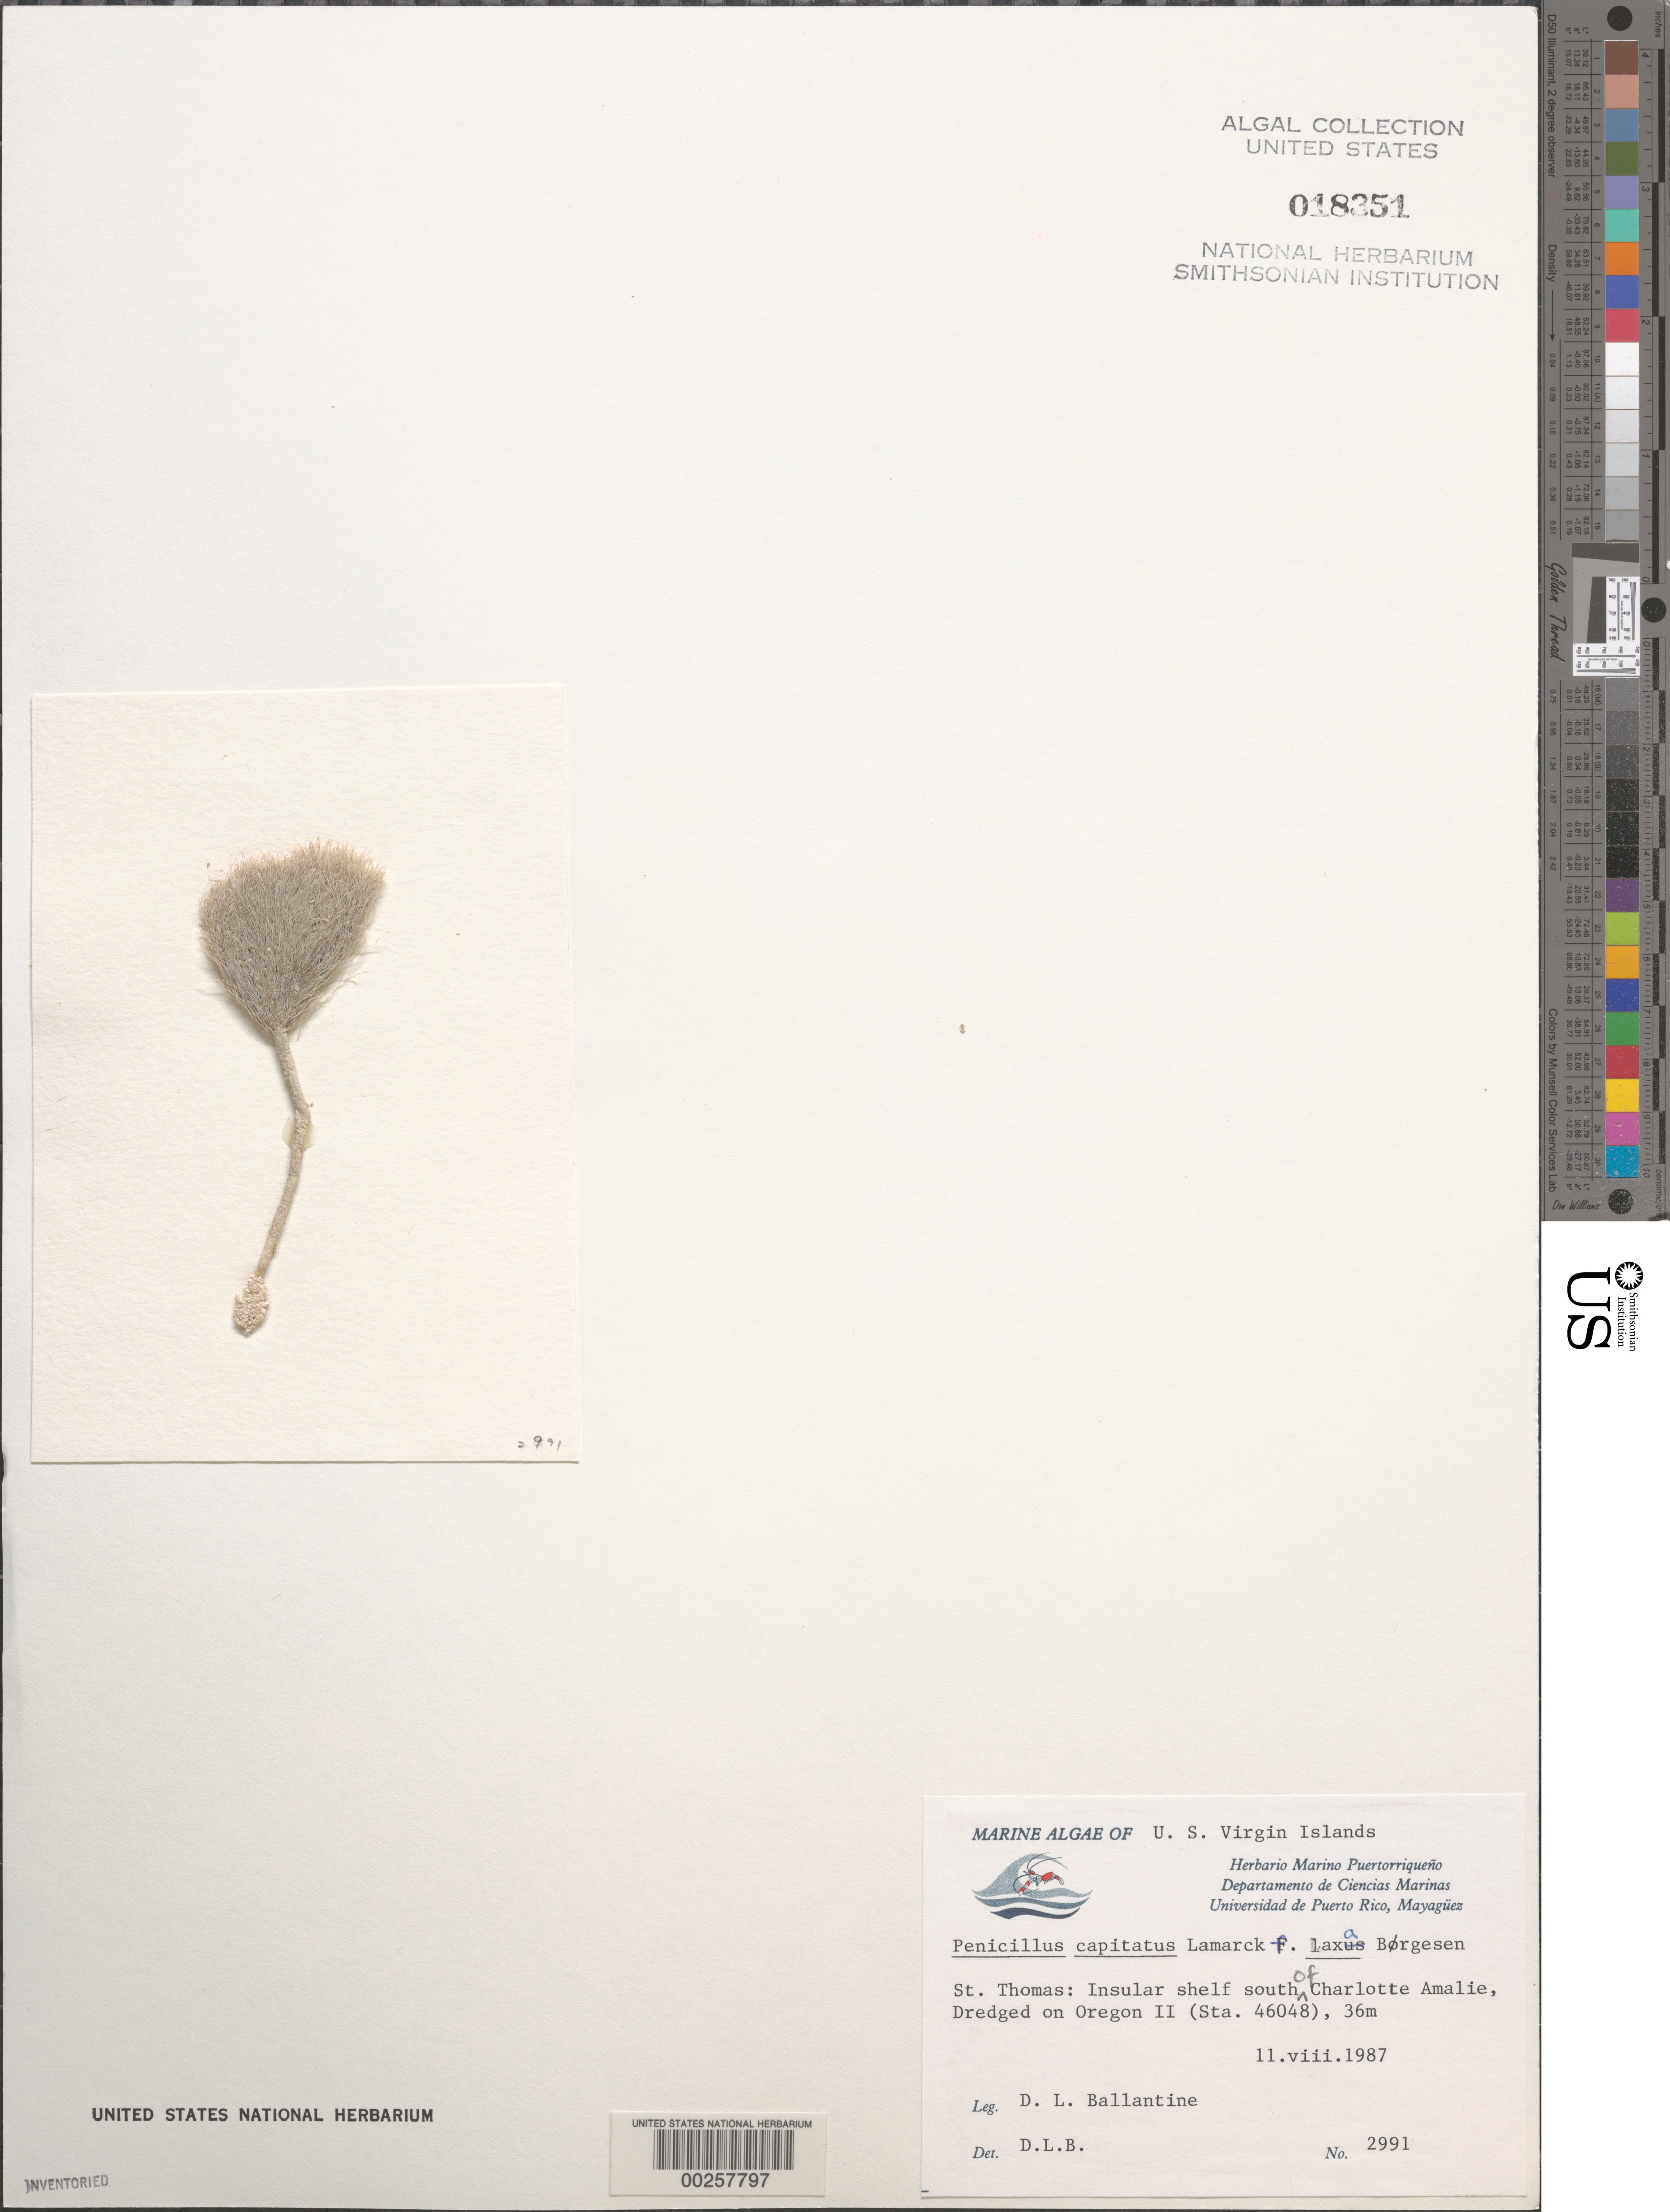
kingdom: Plantae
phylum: Chlorophyta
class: Ulvophyceae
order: Bryopsidales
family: Udoteaceae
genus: Penicillus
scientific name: Penicillus capitatus f. laxa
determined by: Ballantine, D. L.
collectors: D.L. Ballantine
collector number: DLB 2991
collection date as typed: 11 Aug 1987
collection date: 1987-08-11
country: U.S. Virgin Islands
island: St. Thomas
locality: South of Charlotte Amalie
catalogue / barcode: US 18351